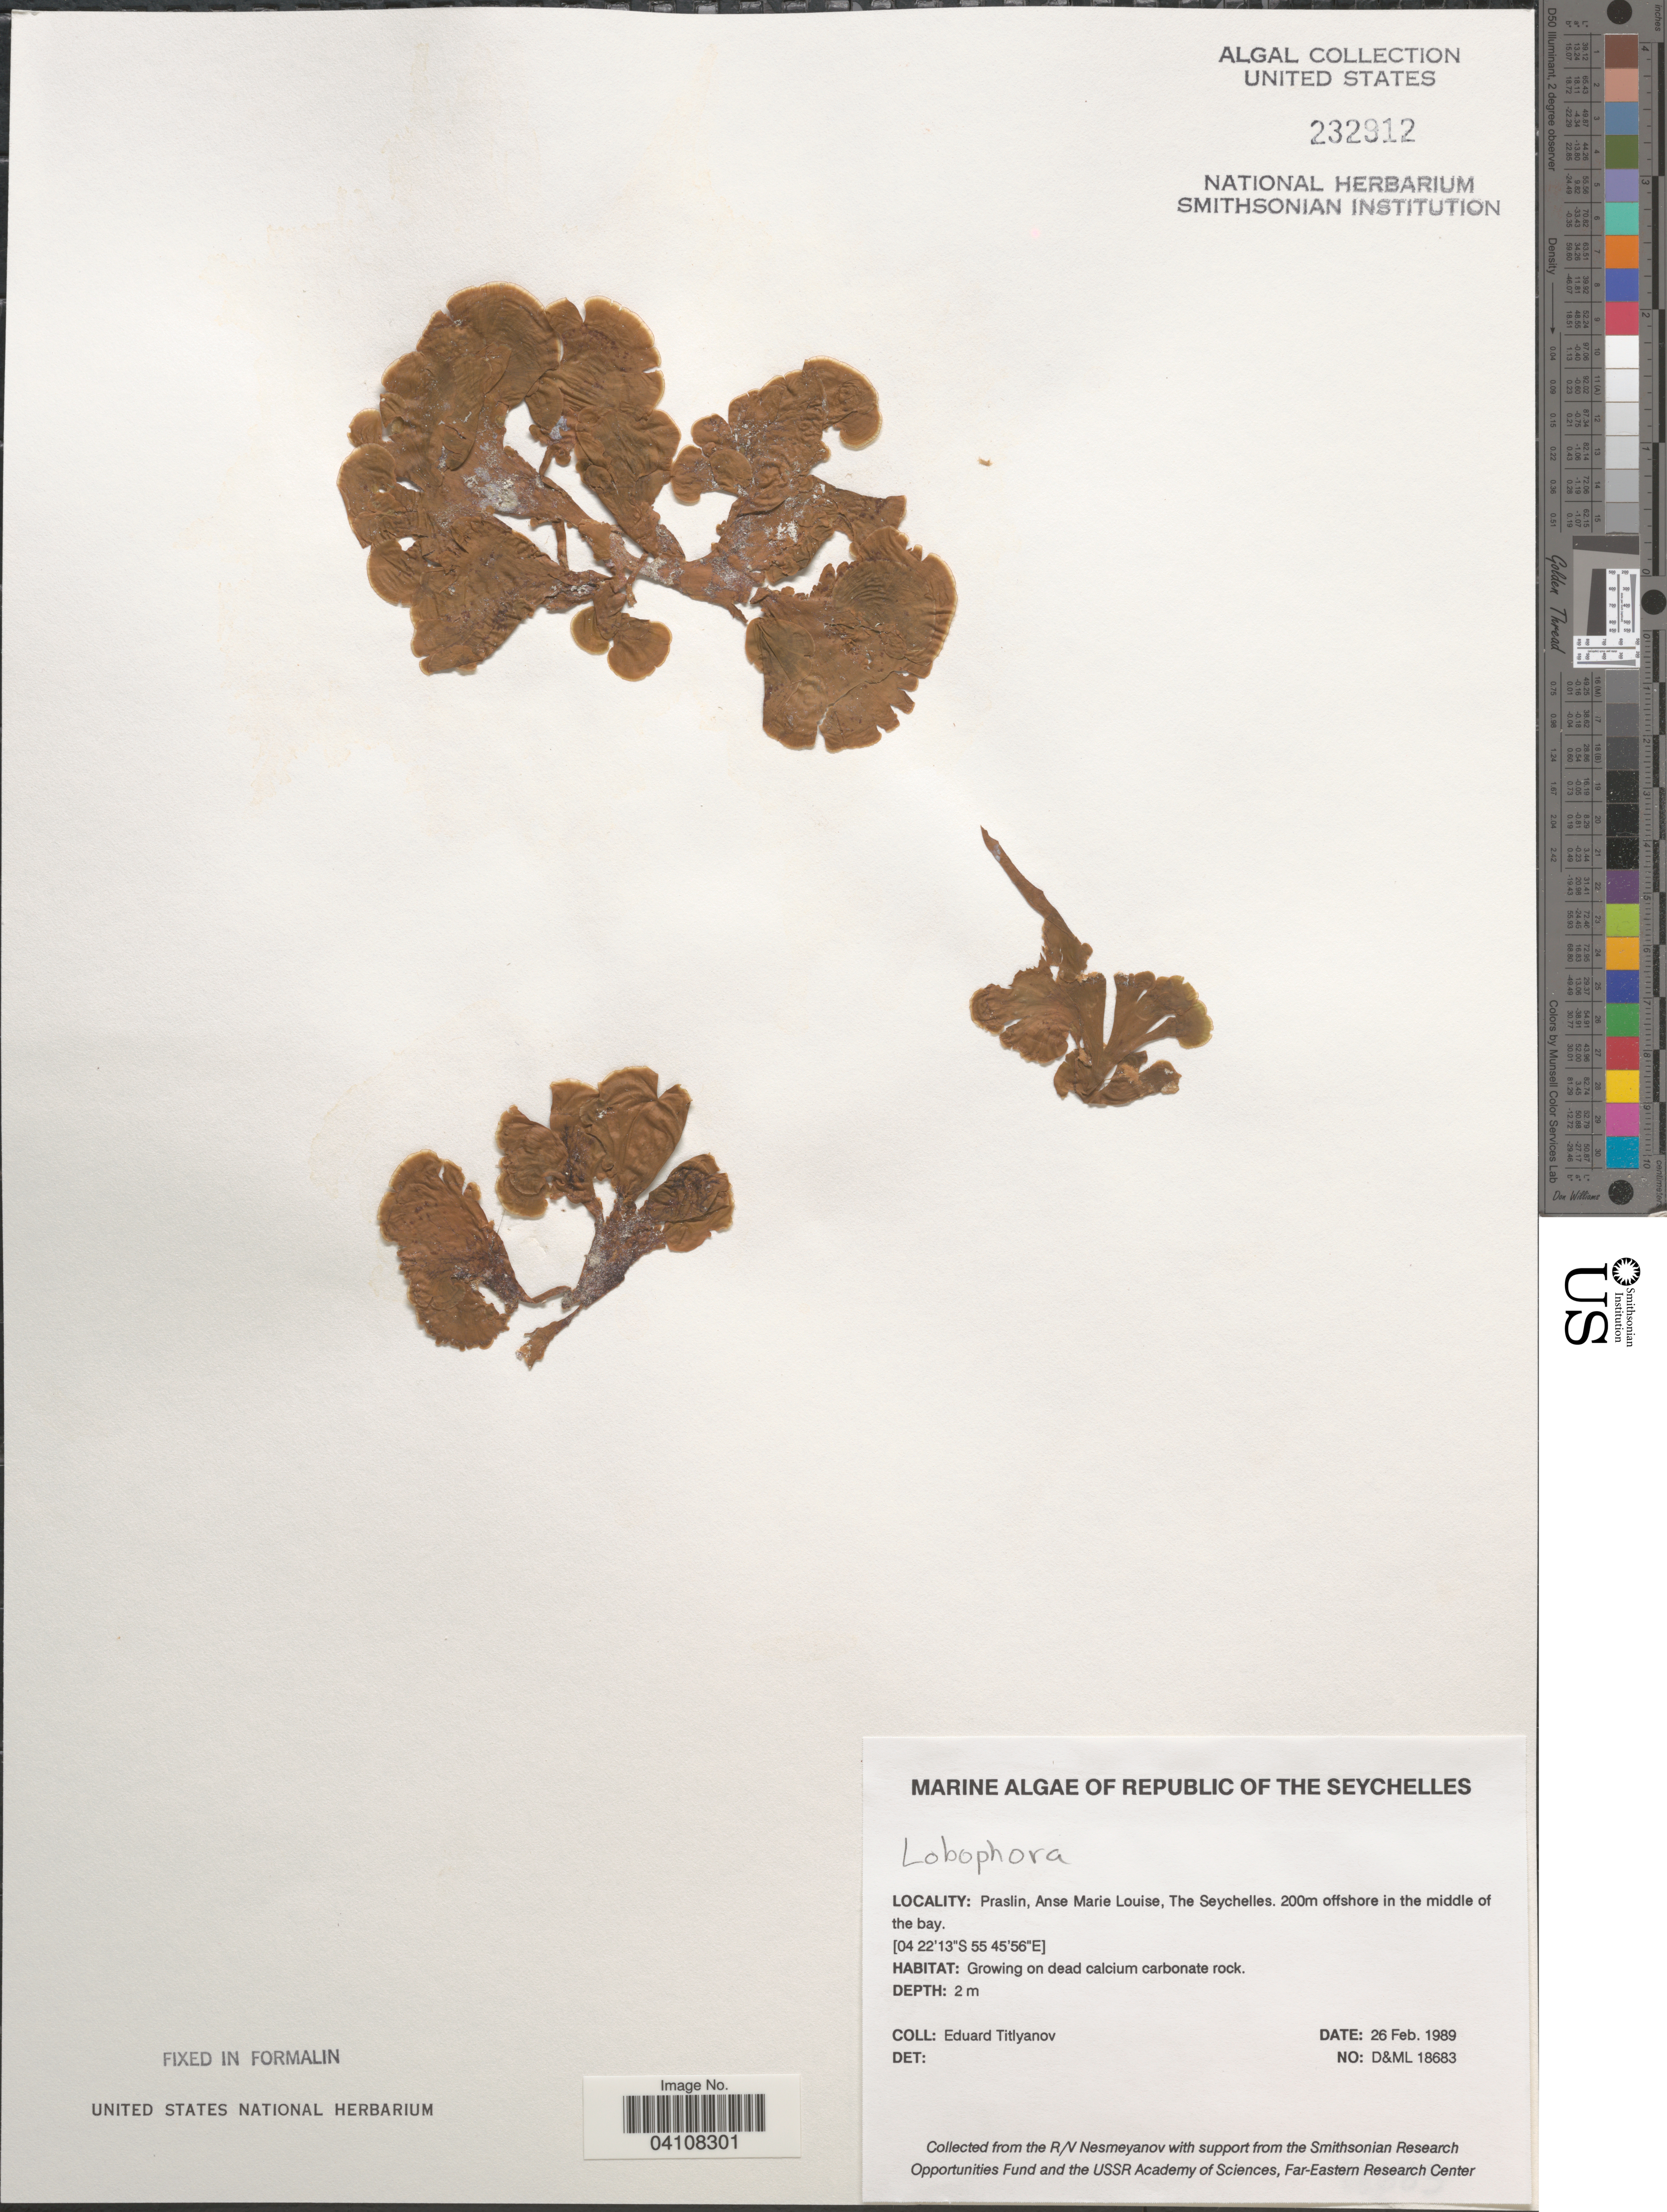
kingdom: Chromista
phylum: Ochrophyta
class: Phaeophyceae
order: Dictyotales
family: Dictyotaceae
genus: Lobophora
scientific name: Lobophora sp.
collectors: E. Titlyanov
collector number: D&ML18683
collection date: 1989-02-26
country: Seychelles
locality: Republic of The Seychelles. Praslin, Anse Marie Louise. 200m offshore in the middle of the bay.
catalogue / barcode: US 232912